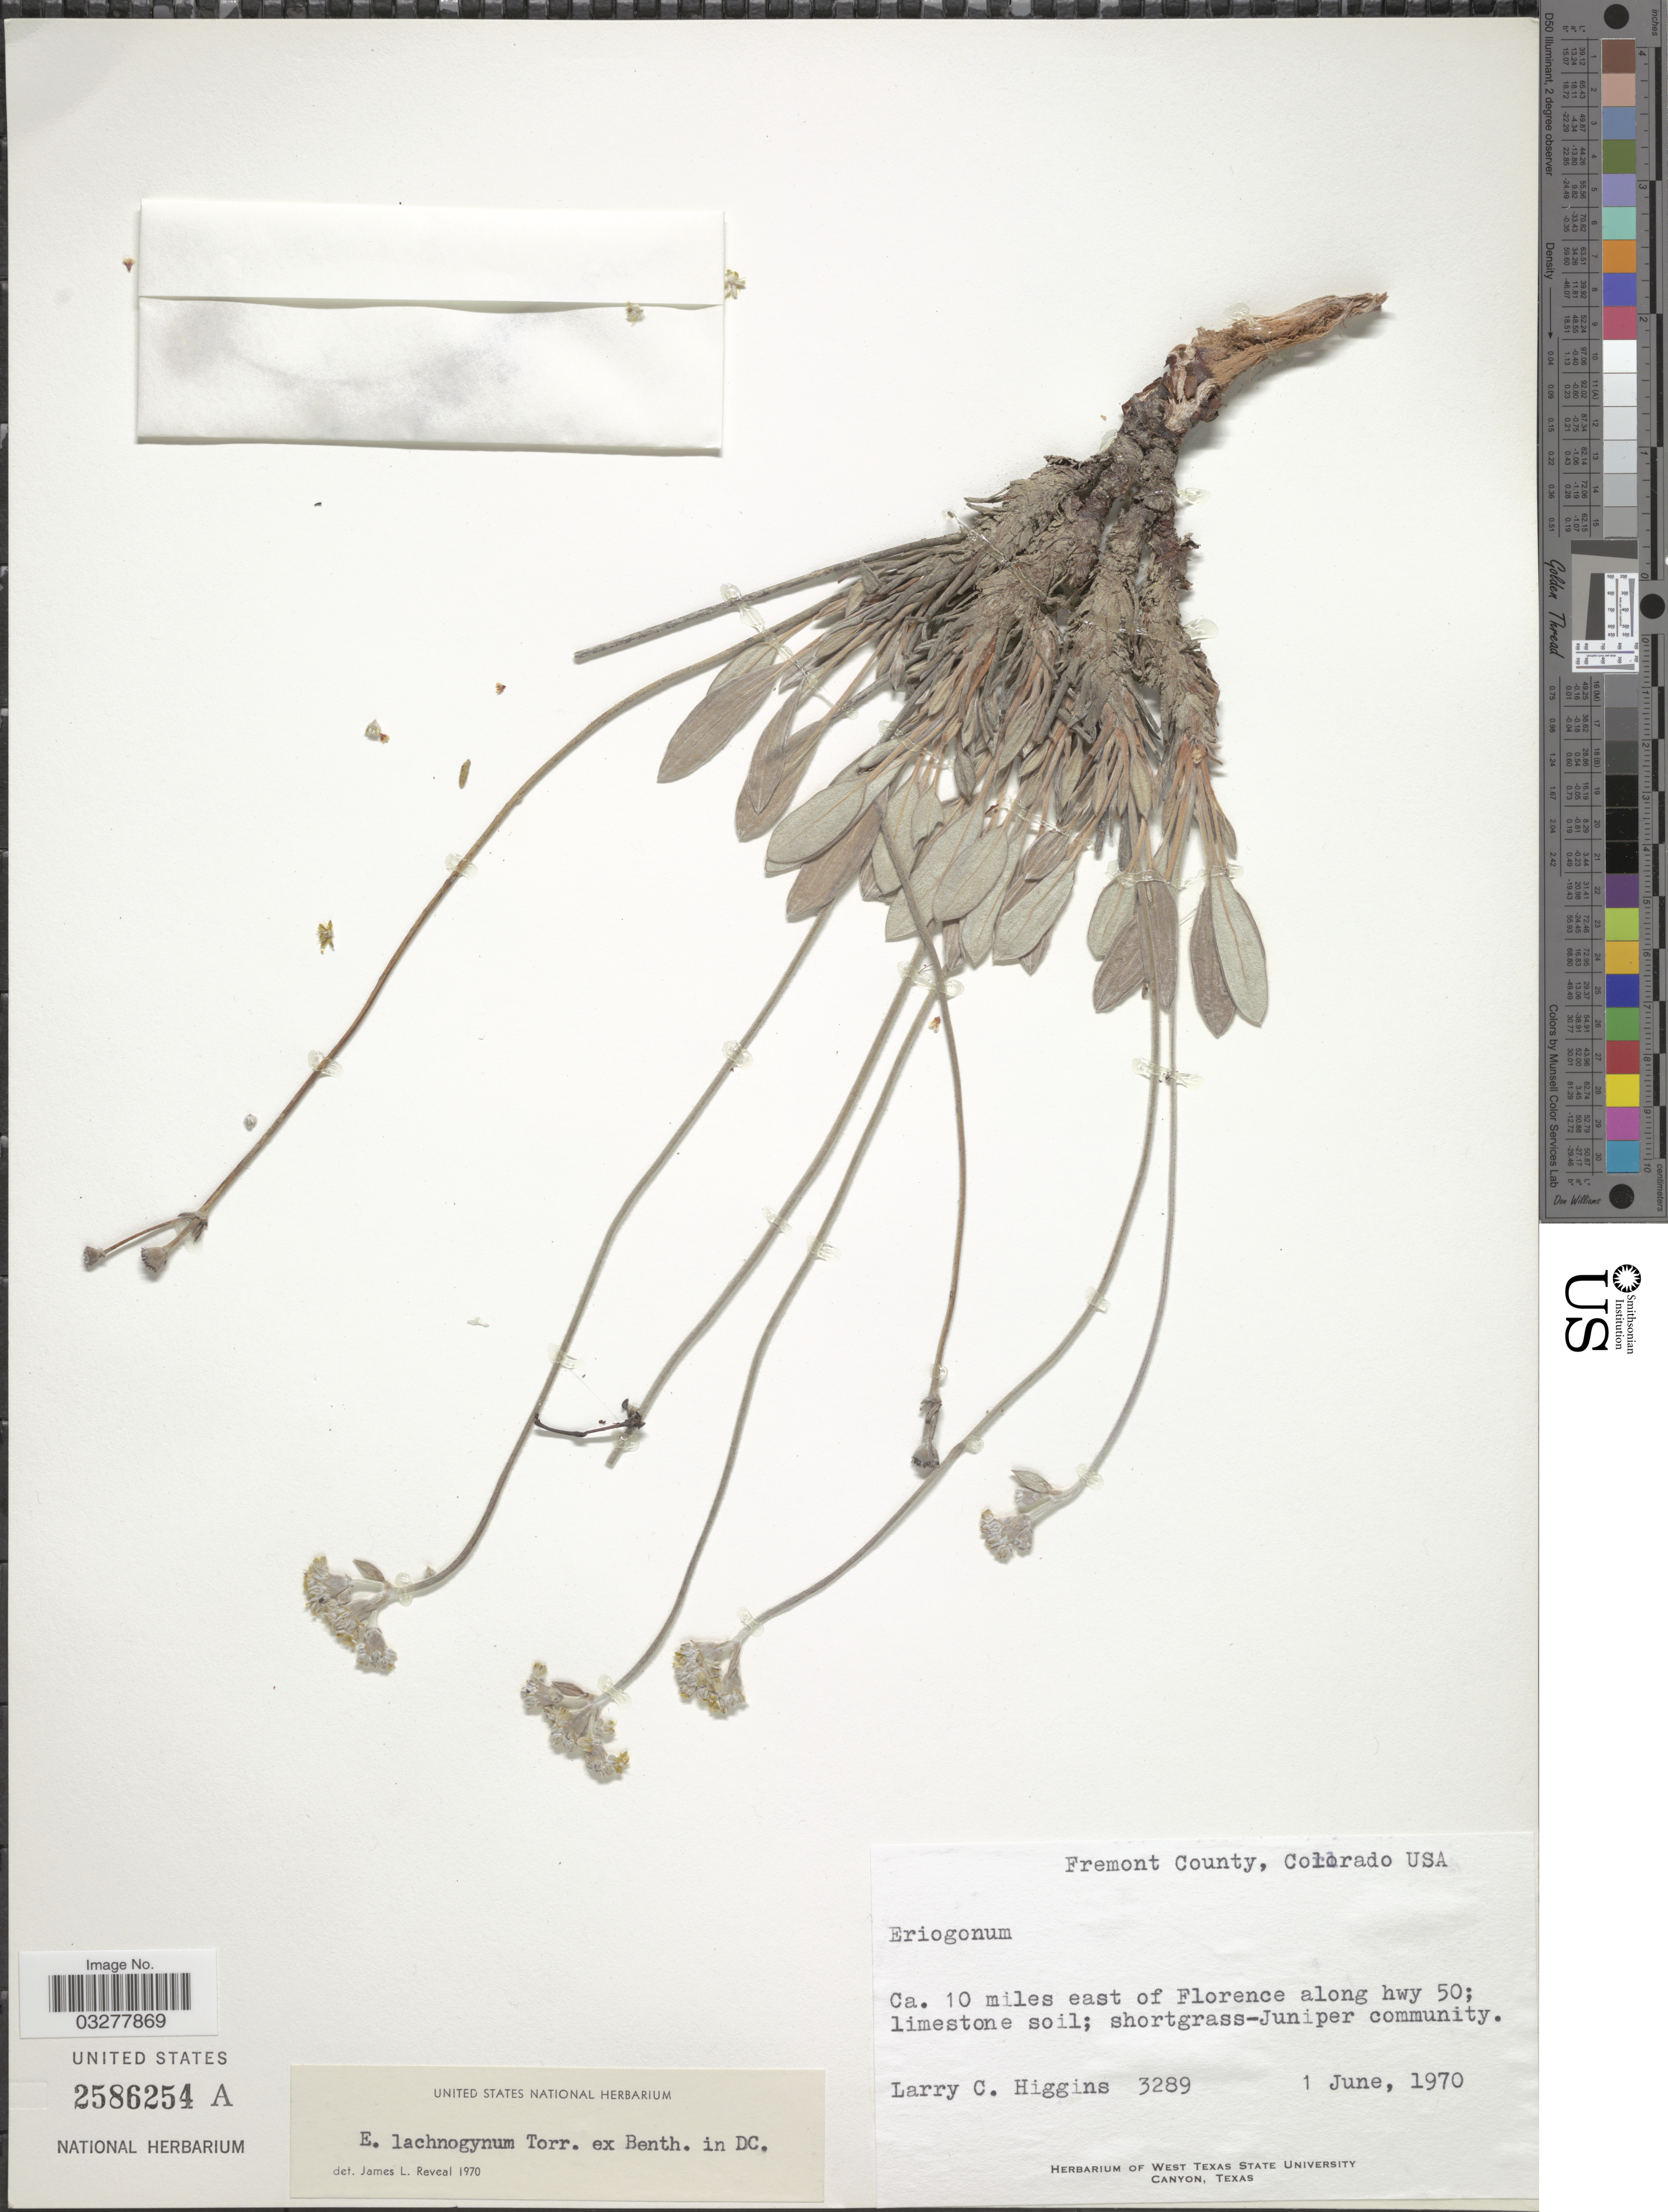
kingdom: Plantae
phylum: Tracheophyta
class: Magnoliopsida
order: Caryophyllales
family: Polygonaceae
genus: Eriogonum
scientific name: Eriogonum lachnogynum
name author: Torr. ex Benth.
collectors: L. Higgins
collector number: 3289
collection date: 1970-06-01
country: United States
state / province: Colorado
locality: Fremont County, USA. Ca. 10 miles east of Florence along hwy 50.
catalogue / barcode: US 2586254A